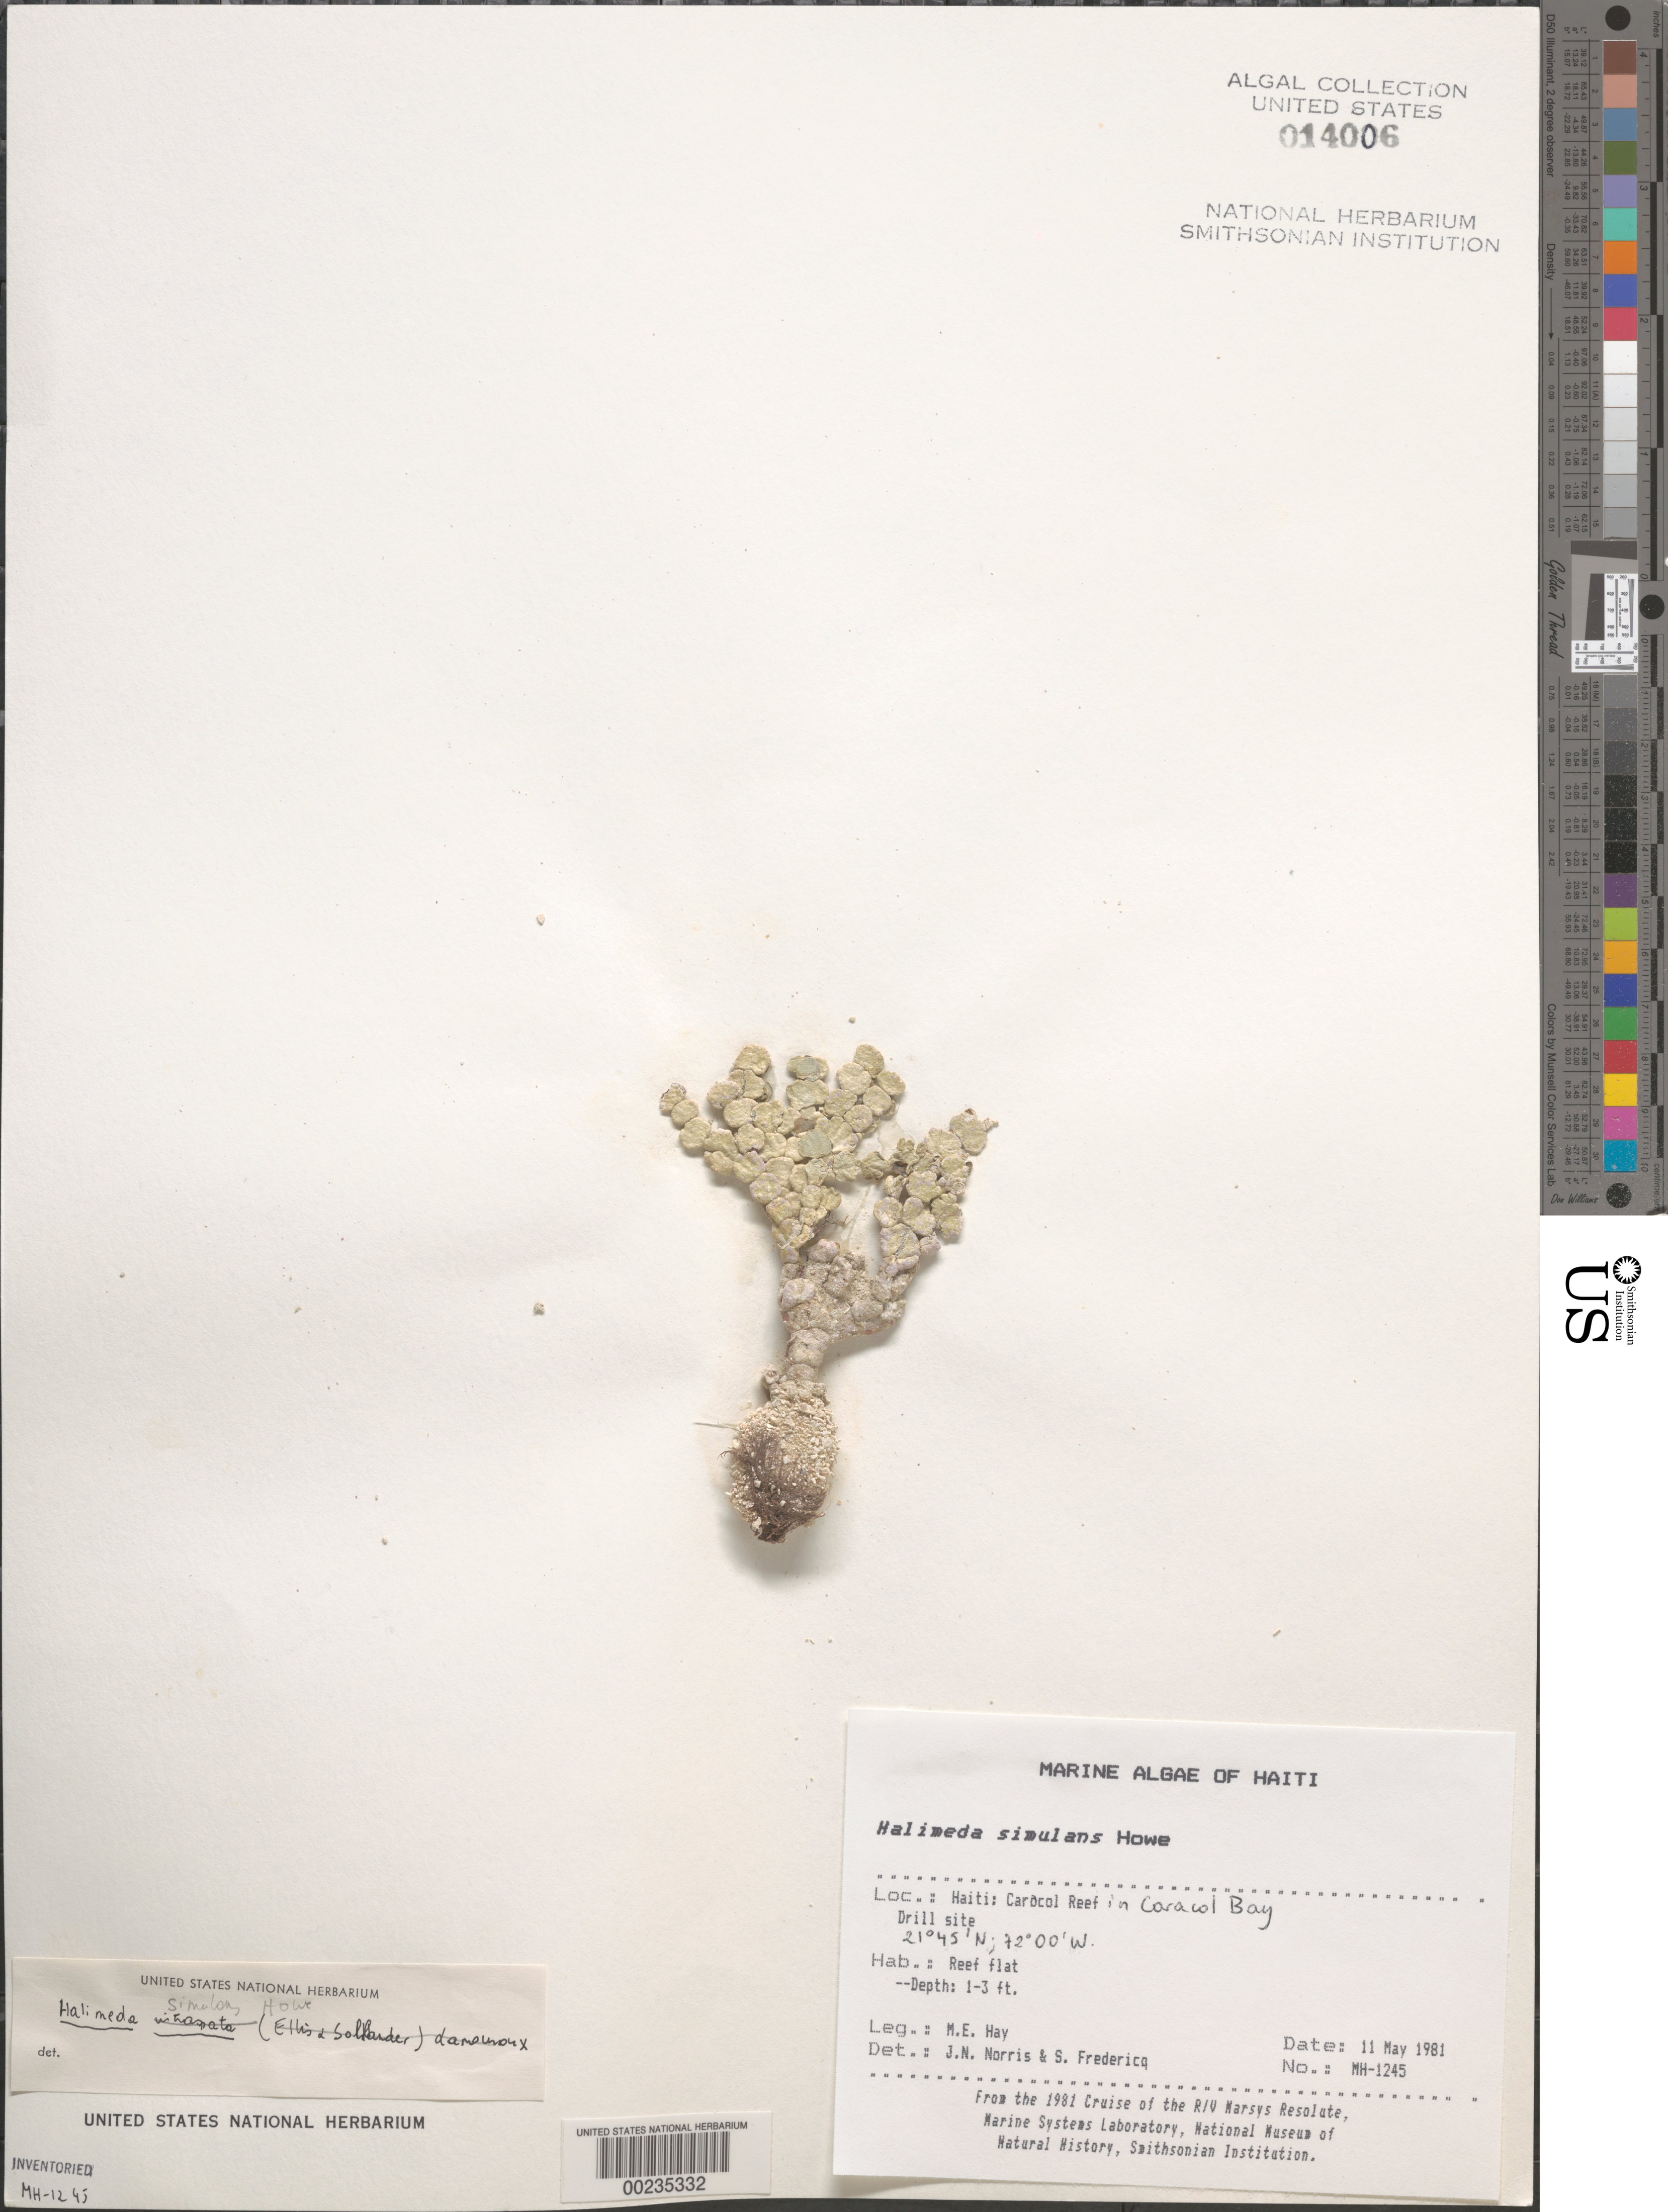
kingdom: Plantae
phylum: Chlorophyta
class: Ulvophyceae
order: Bryopsidales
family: Halimedaceae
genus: Halimeda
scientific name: Halimeda simulans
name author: M. Howe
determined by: Norris, J. N.; Fredericq, S.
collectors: M. E. Hay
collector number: MEH-1245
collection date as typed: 11 May 1981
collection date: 1981-05-11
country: Haiti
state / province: Nord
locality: Caracol Reef, Caracol Bay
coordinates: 21 45'N, 72 00'W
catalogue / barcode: US 14006